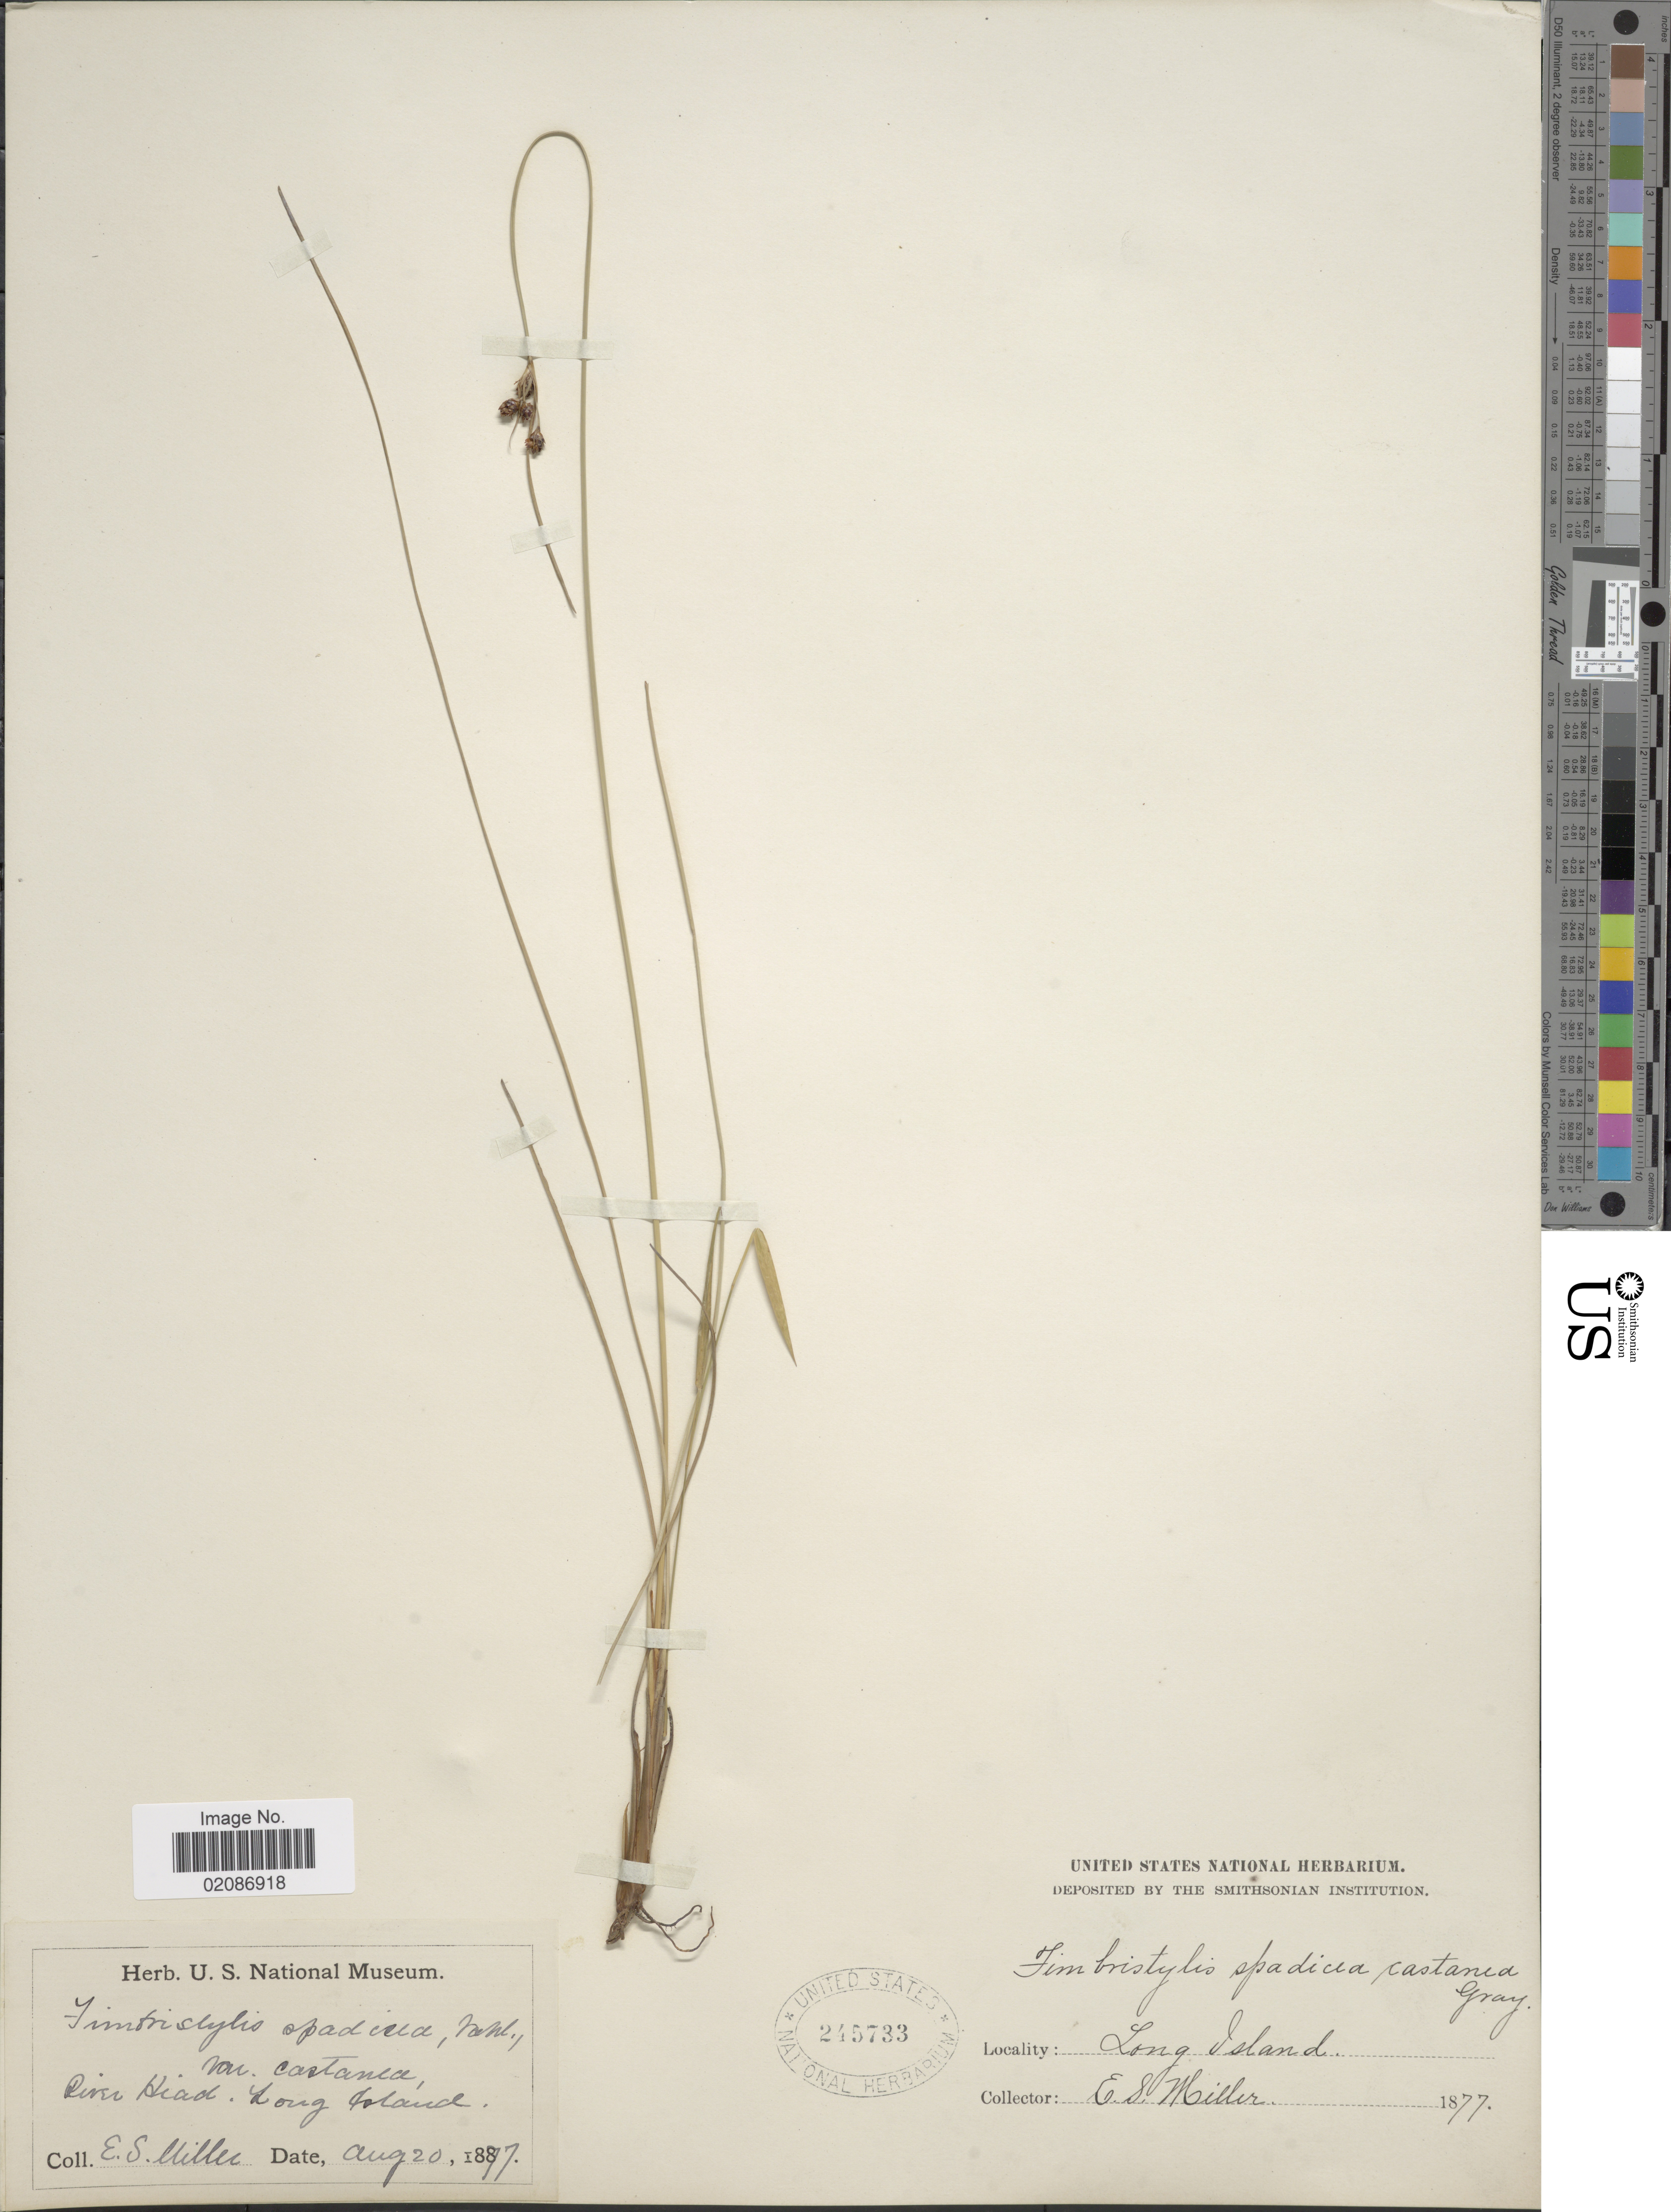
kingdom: Plantae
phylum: Tracheophyta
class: Liliopsida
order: Poales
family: Cyperaceae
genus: Fimbristylis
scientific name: Fimbristylis castanea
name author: (Michx.) Vahl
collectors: E. S. Miller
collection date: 1877-08-20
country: United States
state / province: New York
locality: River Head, Long Island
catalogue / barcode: US 245733